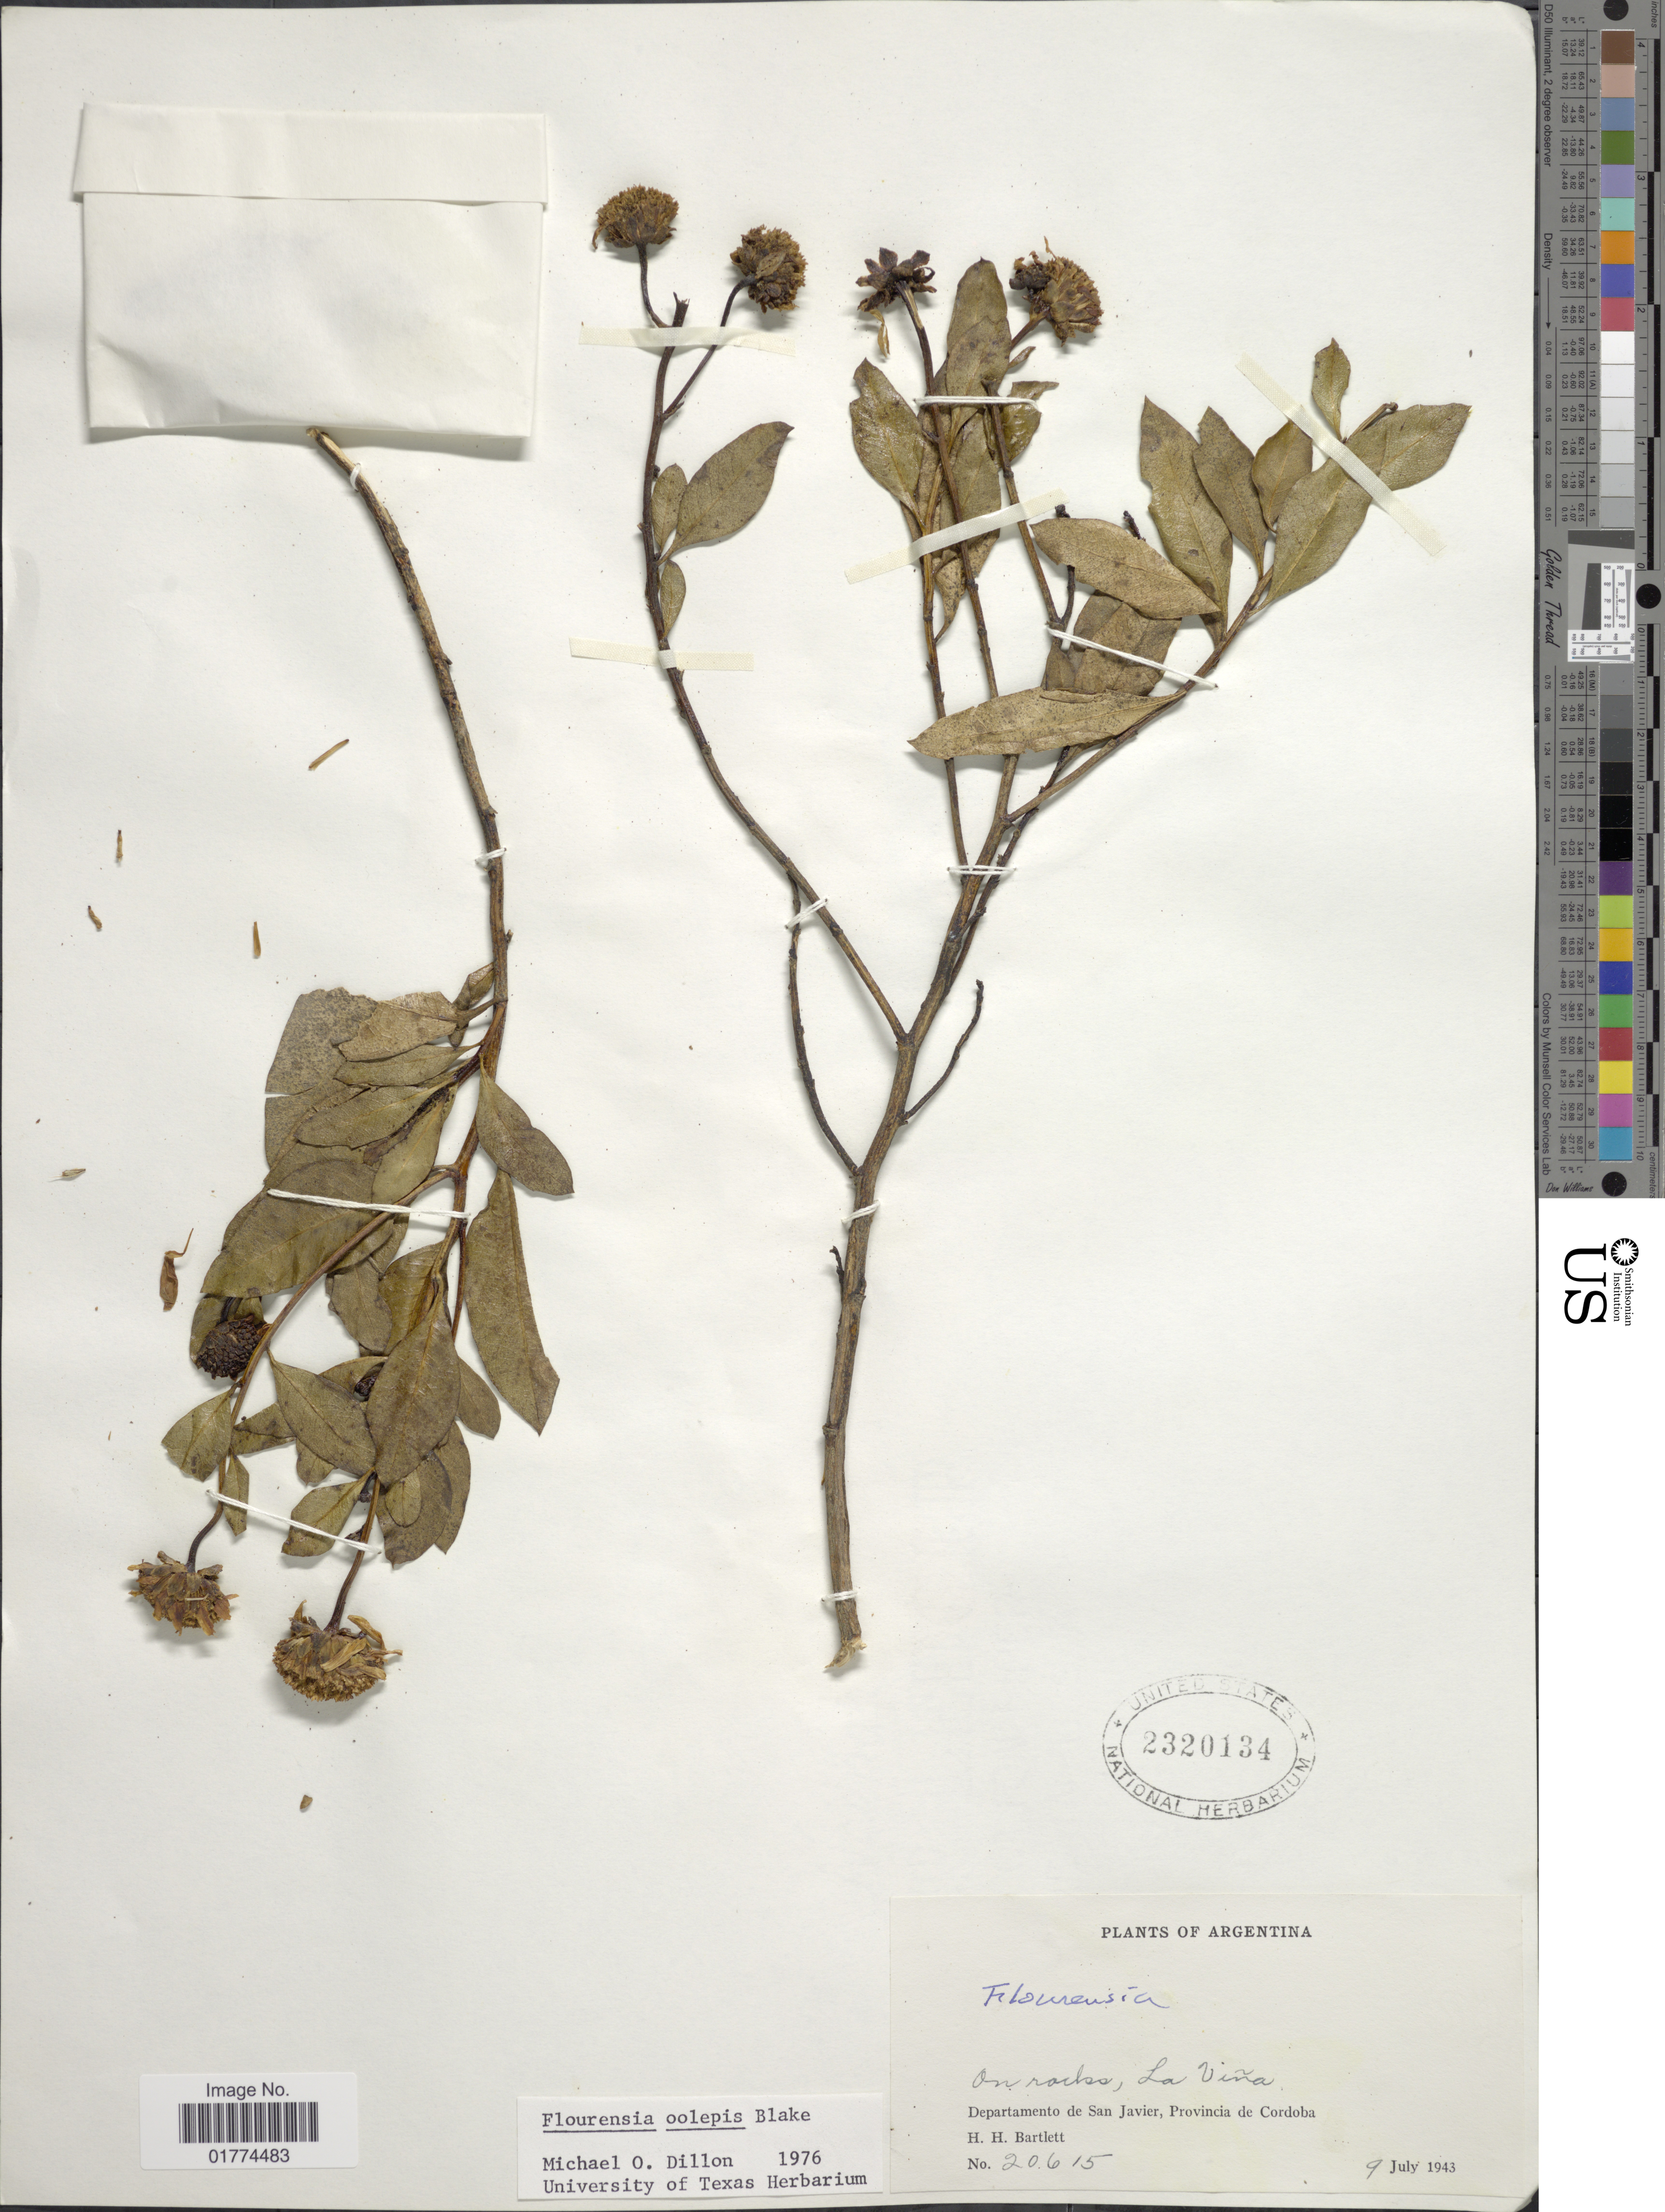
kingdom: Plantae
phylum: Tracheophyta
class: Magnoliopsida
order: Asterales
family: Asteraceae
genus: Flourensia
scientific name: Flourensia oolepis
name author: S.F. Blake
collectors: H. H. Bartlett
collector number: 20615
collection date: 1943-07-09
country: Argentina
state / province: Cordoba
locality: Departamento de San Javier. La Viña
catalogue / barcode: US 2320134